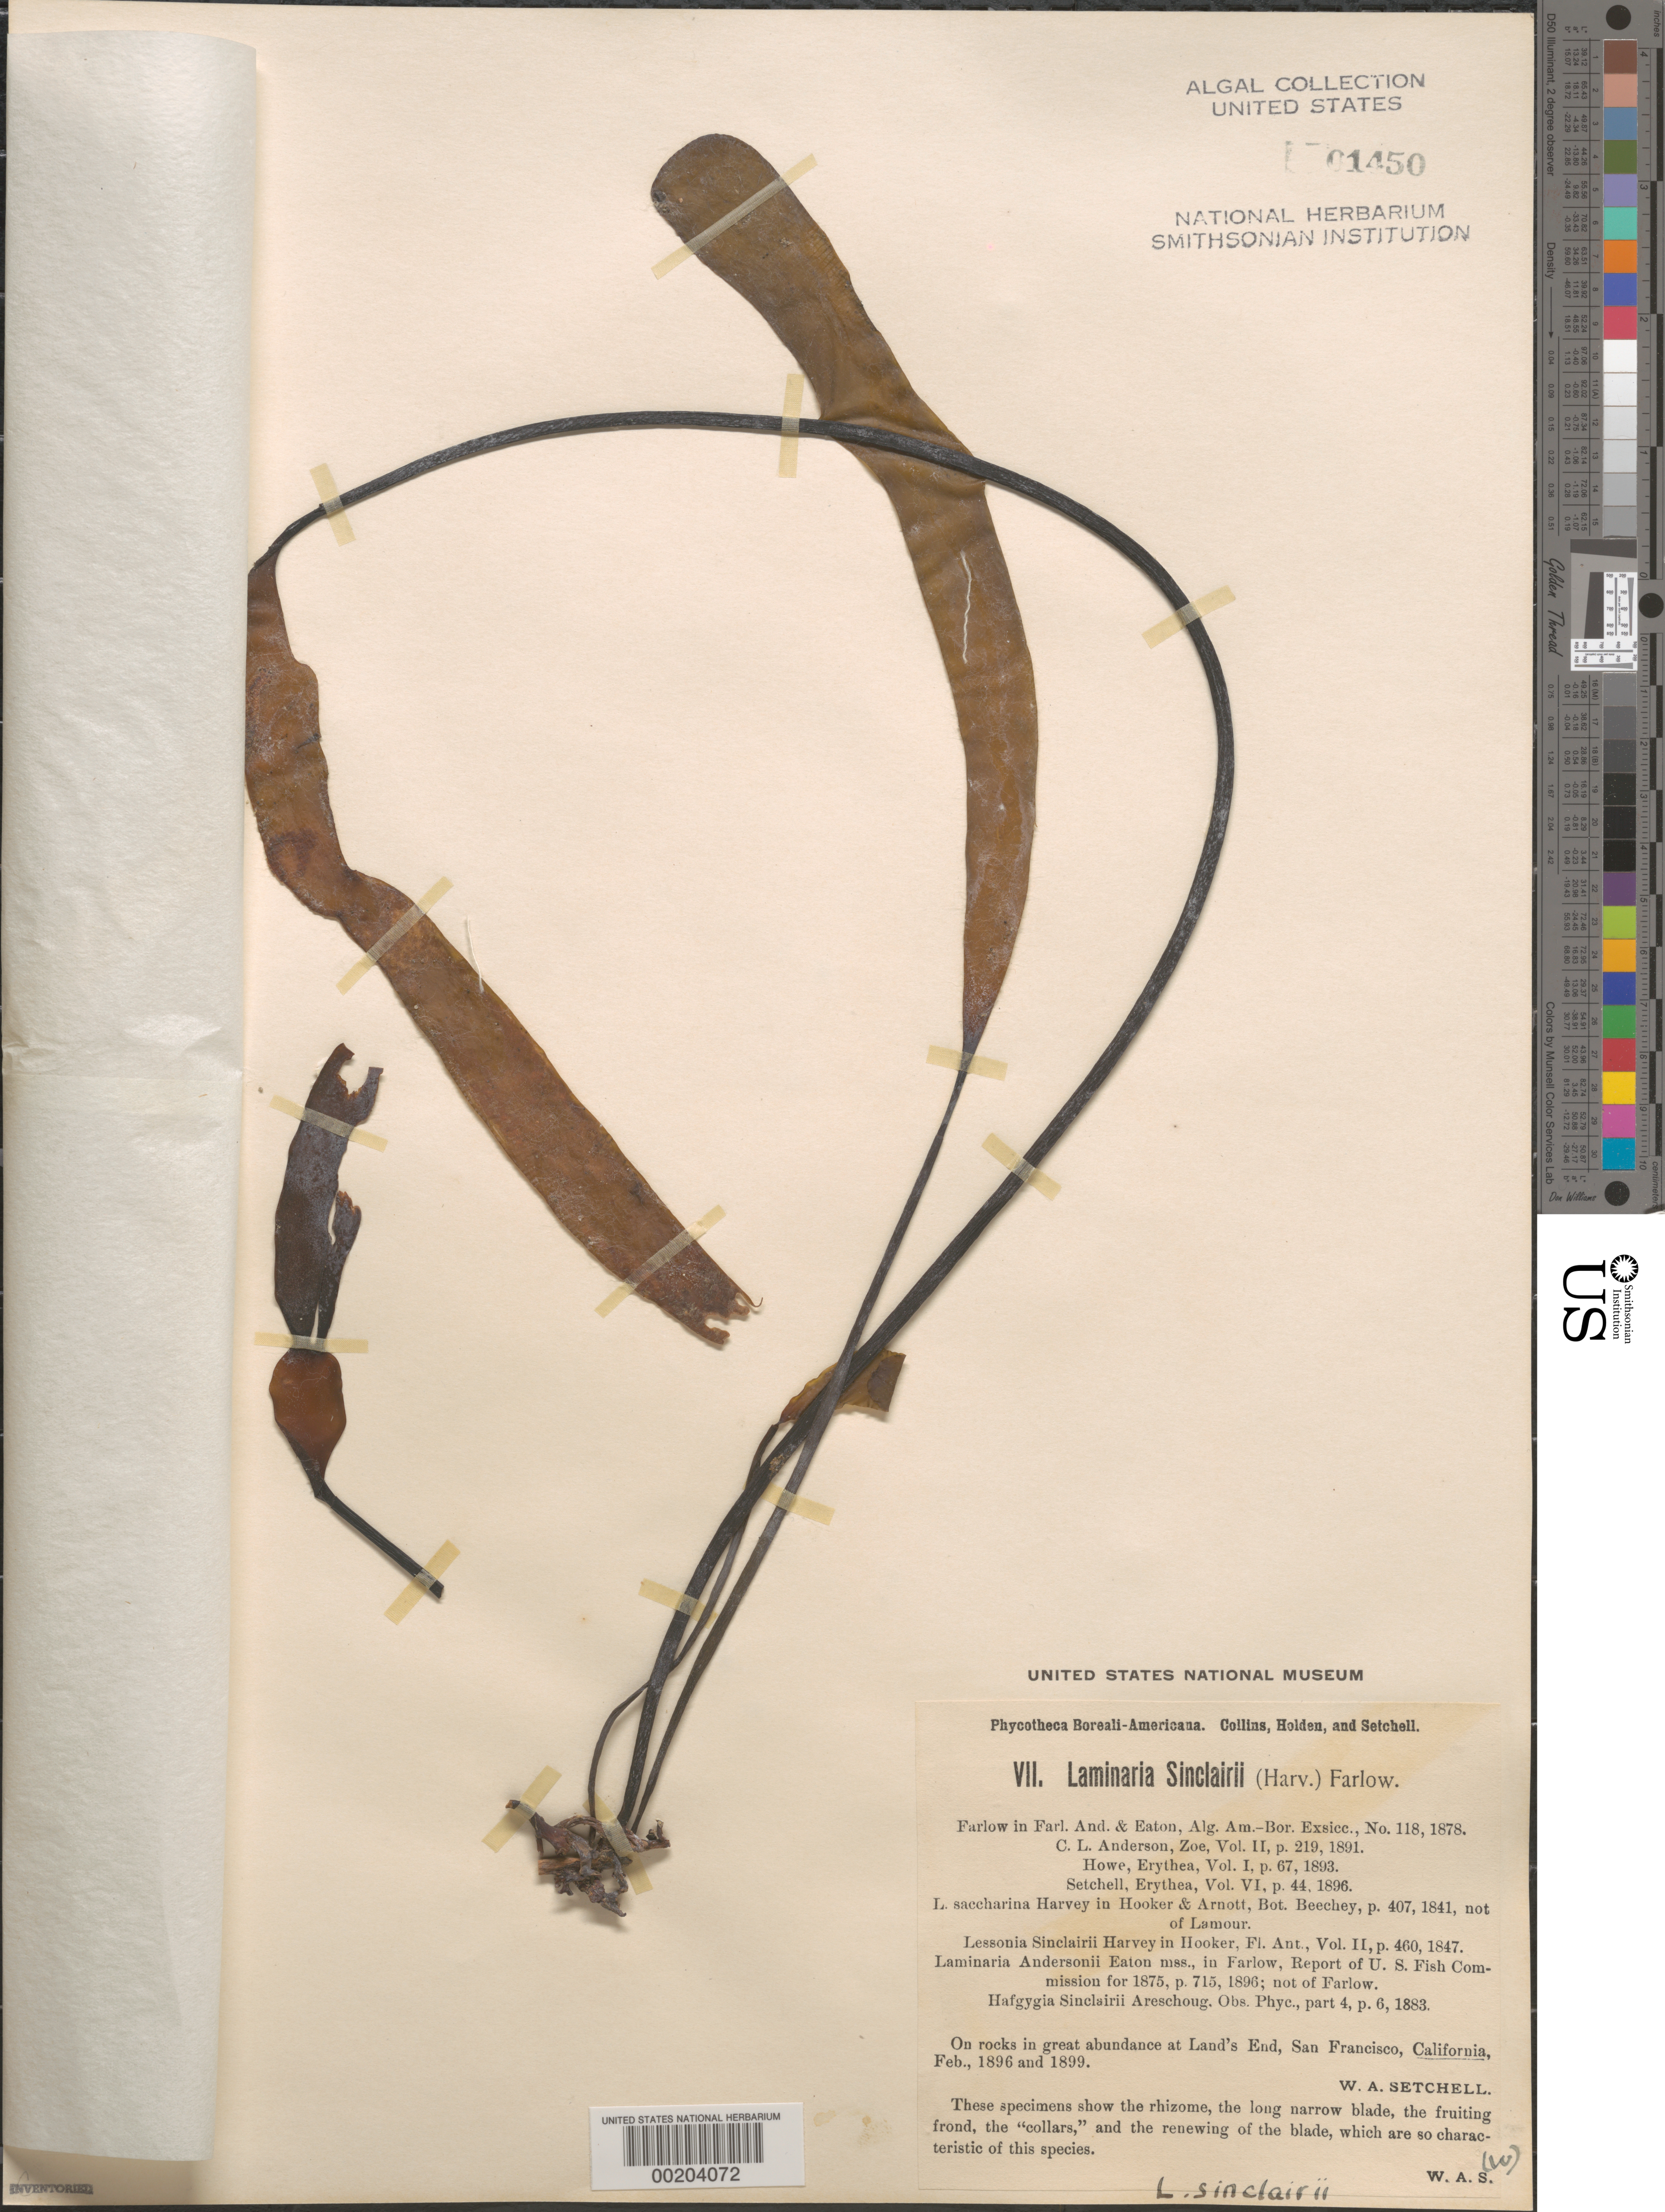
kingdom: Chromista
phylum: Ochrophyta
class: Phaeophyceae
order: Laminariales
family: Laminariaceae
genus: Laminaria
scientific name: Laminaria sinclairii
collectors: W. Setchell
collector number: PB-A VII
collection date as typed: Feb 1896 AND -- --- 1899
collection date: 1896-02,1899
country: United States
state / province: California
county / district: San Francisco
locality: San Francisco, Lands End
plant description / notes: Collins, Holden & Setchell, Phycotheca Boreali-Americana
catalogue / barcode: US 1450